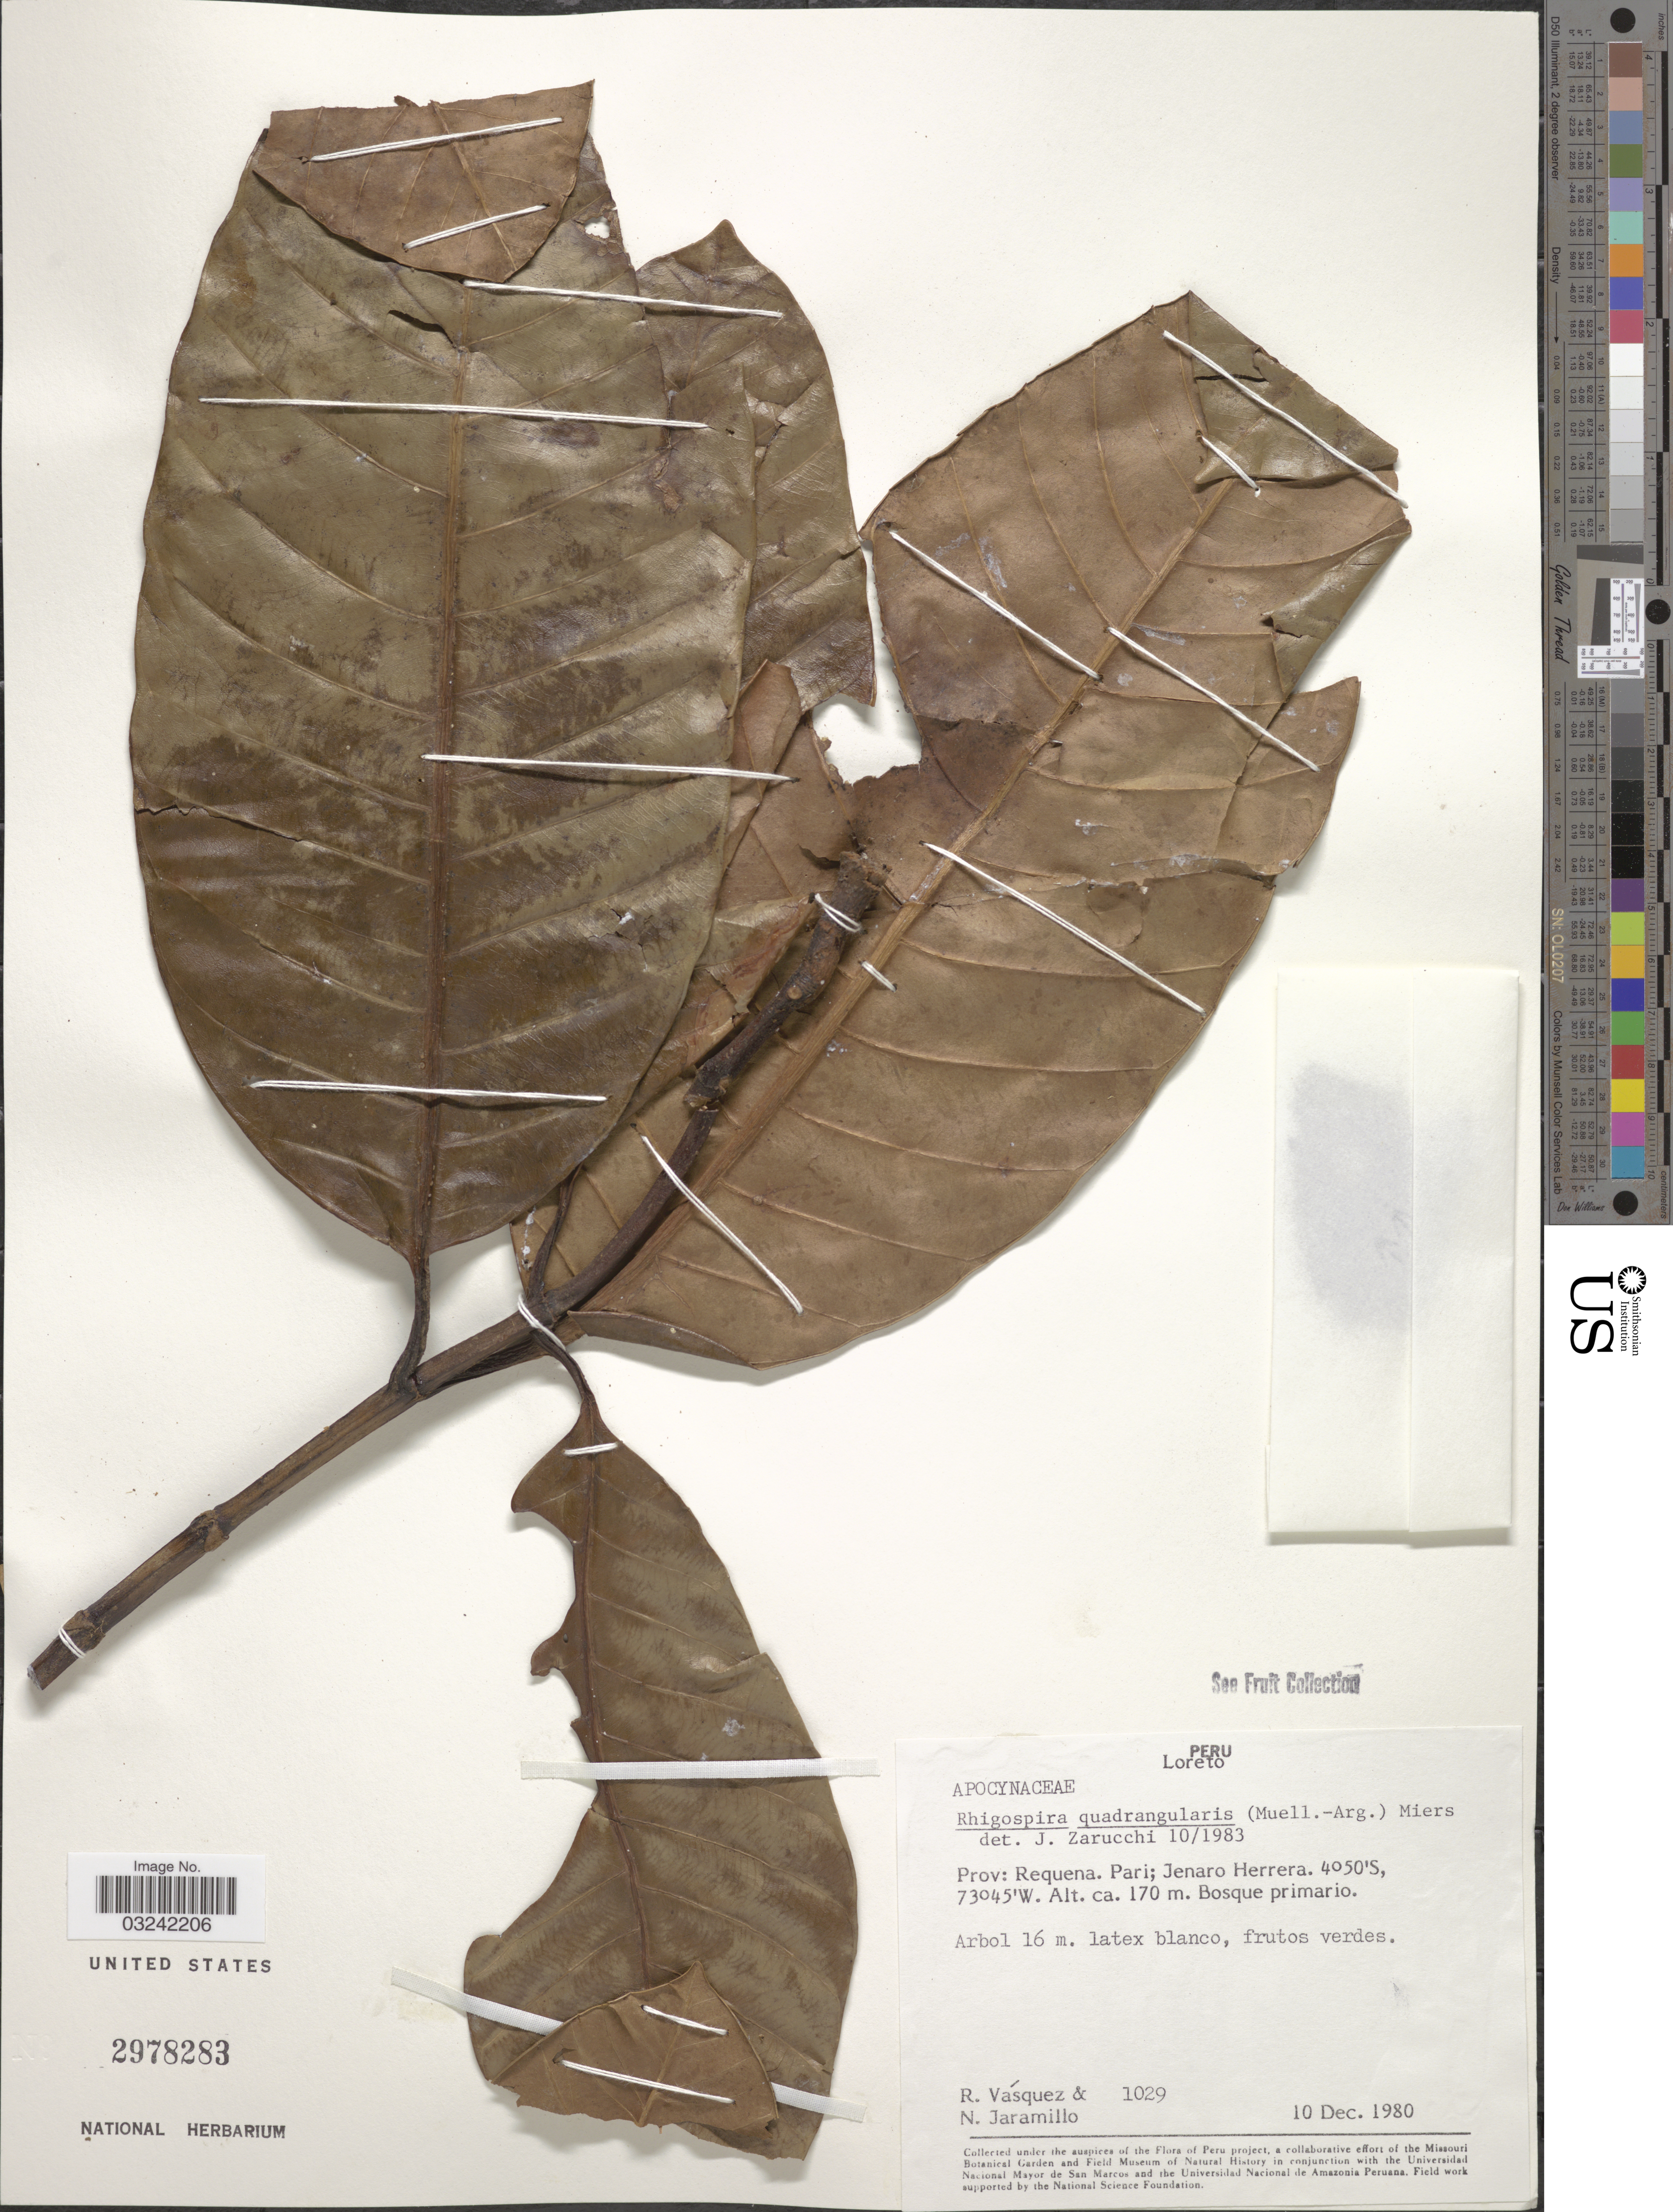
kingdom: Plantae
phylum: Tracheophyta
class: Magnoliopsida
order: Gentianales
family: Apocynaceae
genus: Rhigospira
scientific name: Rhigospira quadrangularis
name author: (Müll. Arg.) Miers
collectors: R. Vásquez & N. Jaramillo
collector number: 1029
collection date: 1980-12-10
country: Peru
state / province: Loreto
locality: Prov: Requena. Pari; Jenaro Herrera.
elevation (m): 170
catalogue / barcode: US 2978283